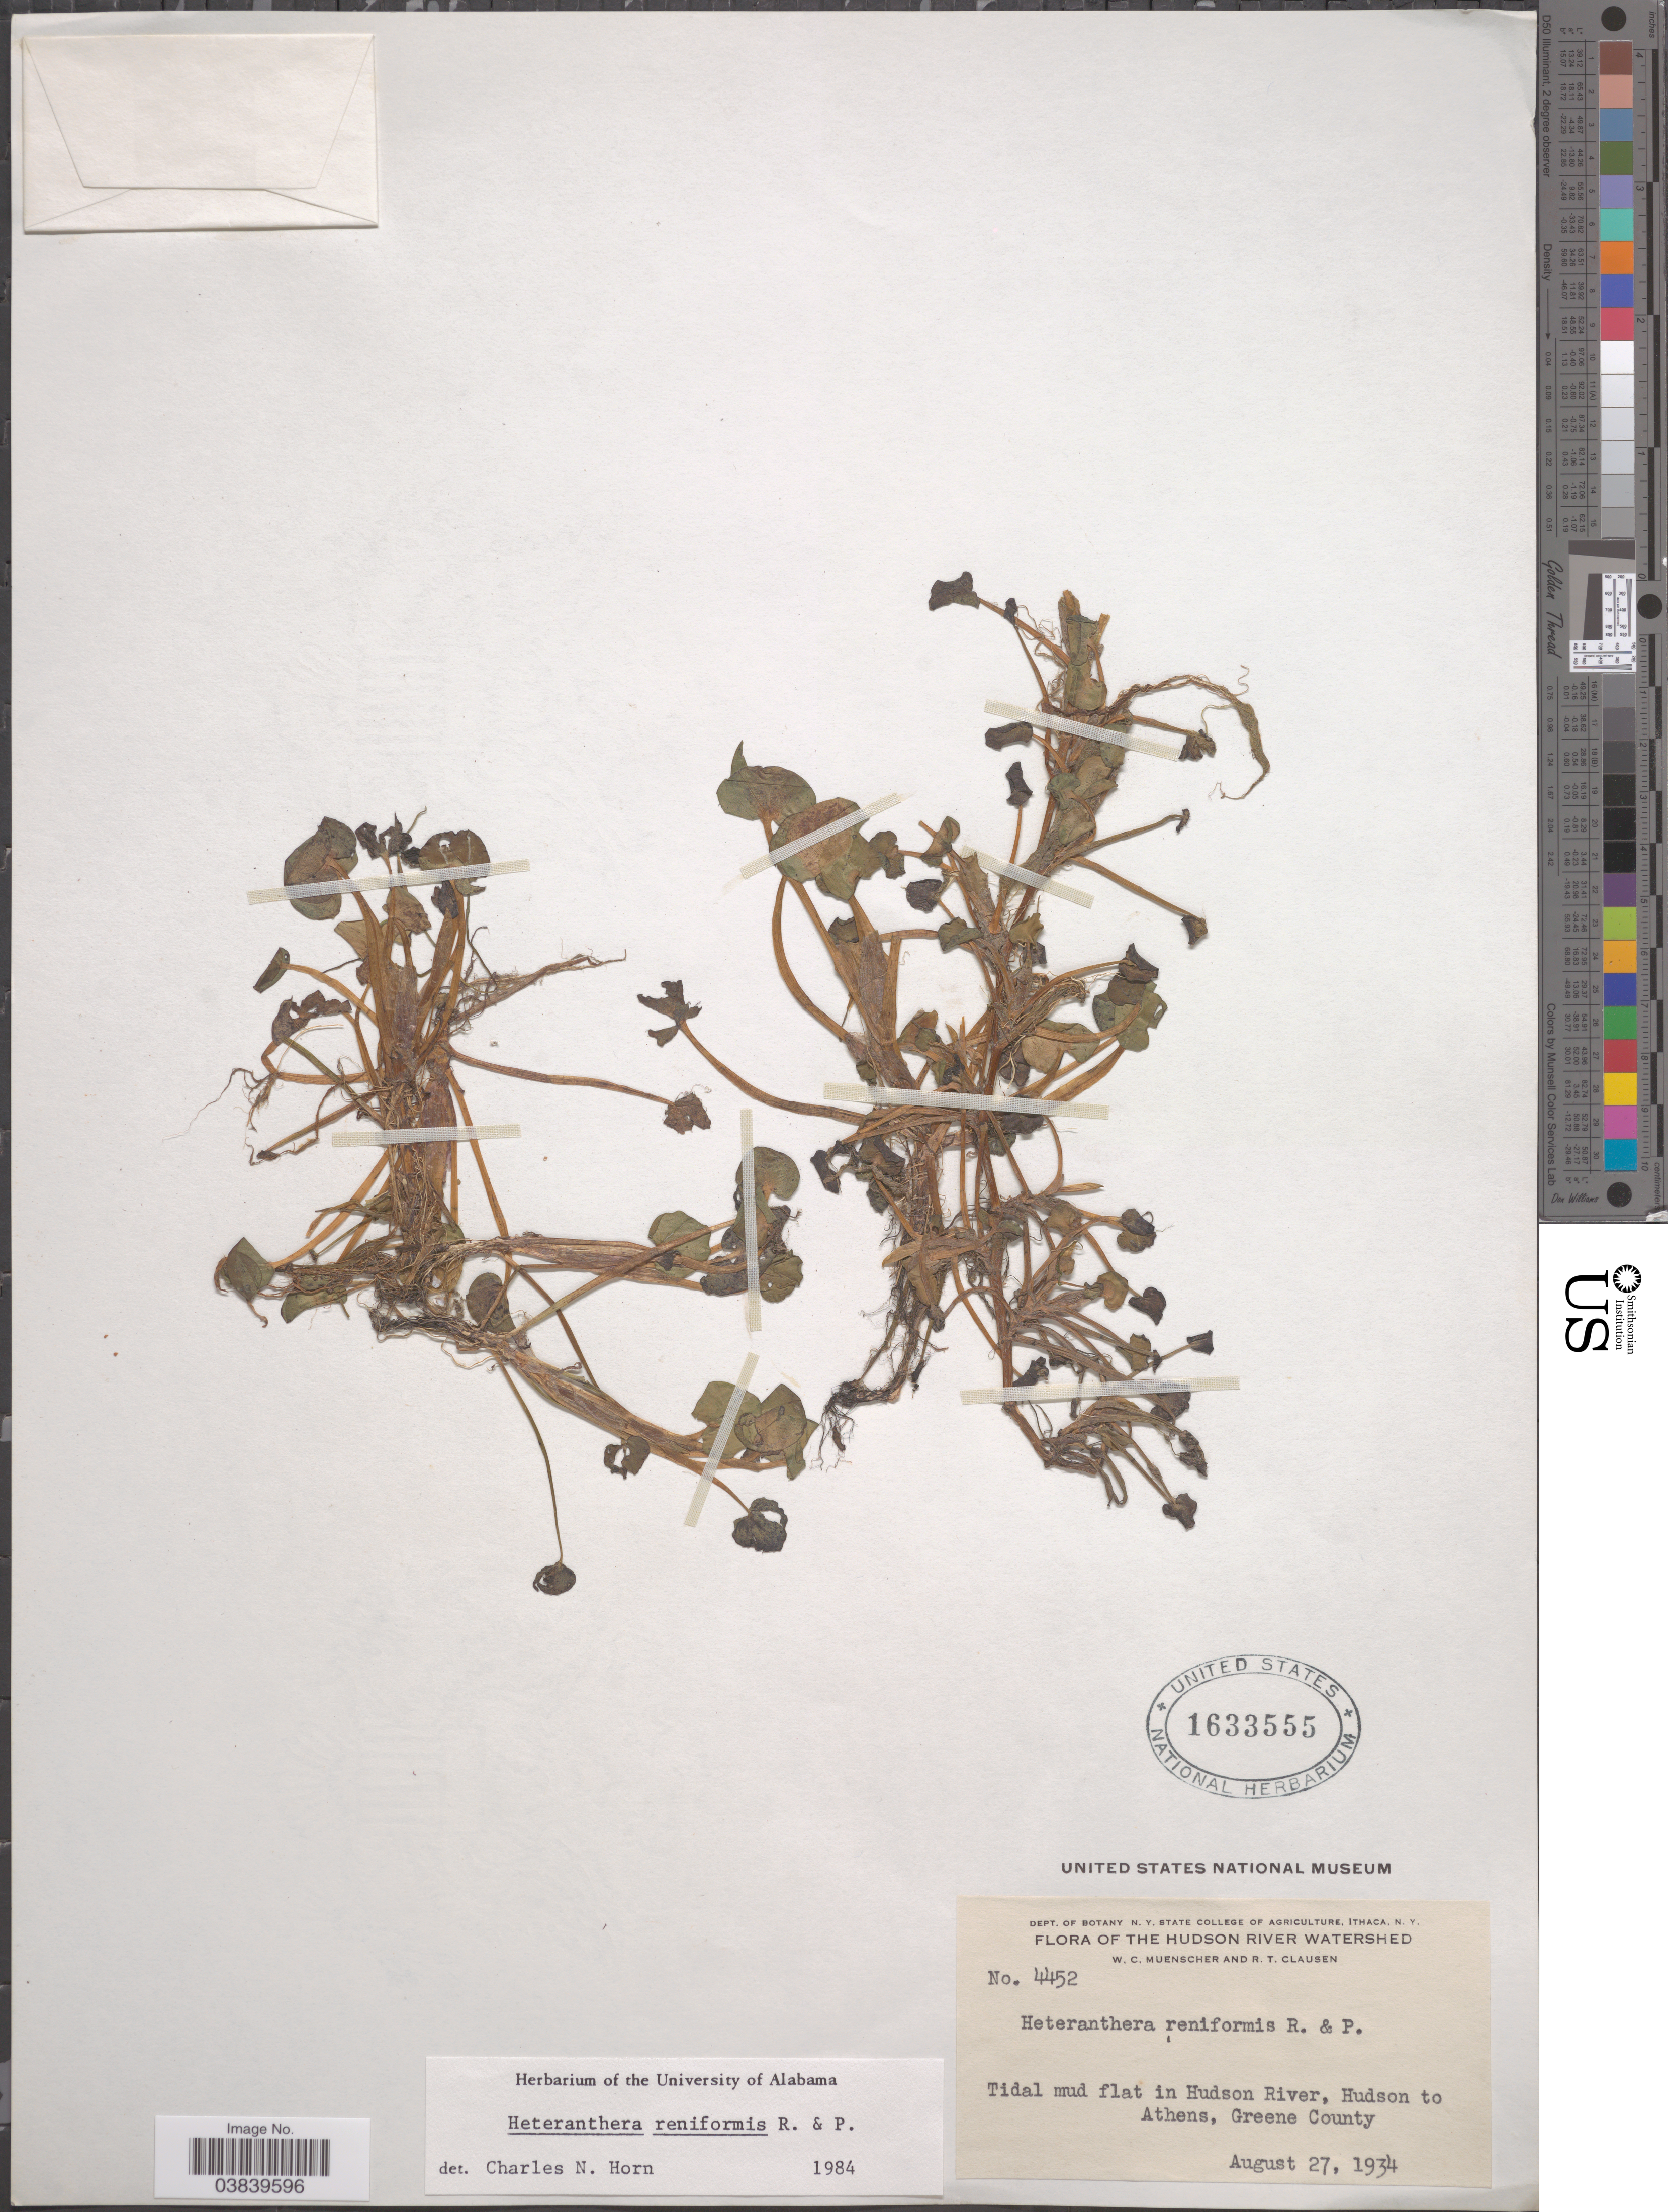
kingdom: Plantae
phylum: Tracheophyta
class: Liliopsida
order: Commelinales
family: Pontederiaceae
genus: Heteranthera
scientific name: Heteranthera reniformis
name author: Ruiz & Pav.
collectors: W. Muenscher & R. T. Clausen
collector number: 4452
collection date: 1934-08-27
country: United States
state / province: New York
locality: The Hudson River Watershed. In Hudson River, Hudson to Athens, Greene County.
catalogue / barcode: US 1633555